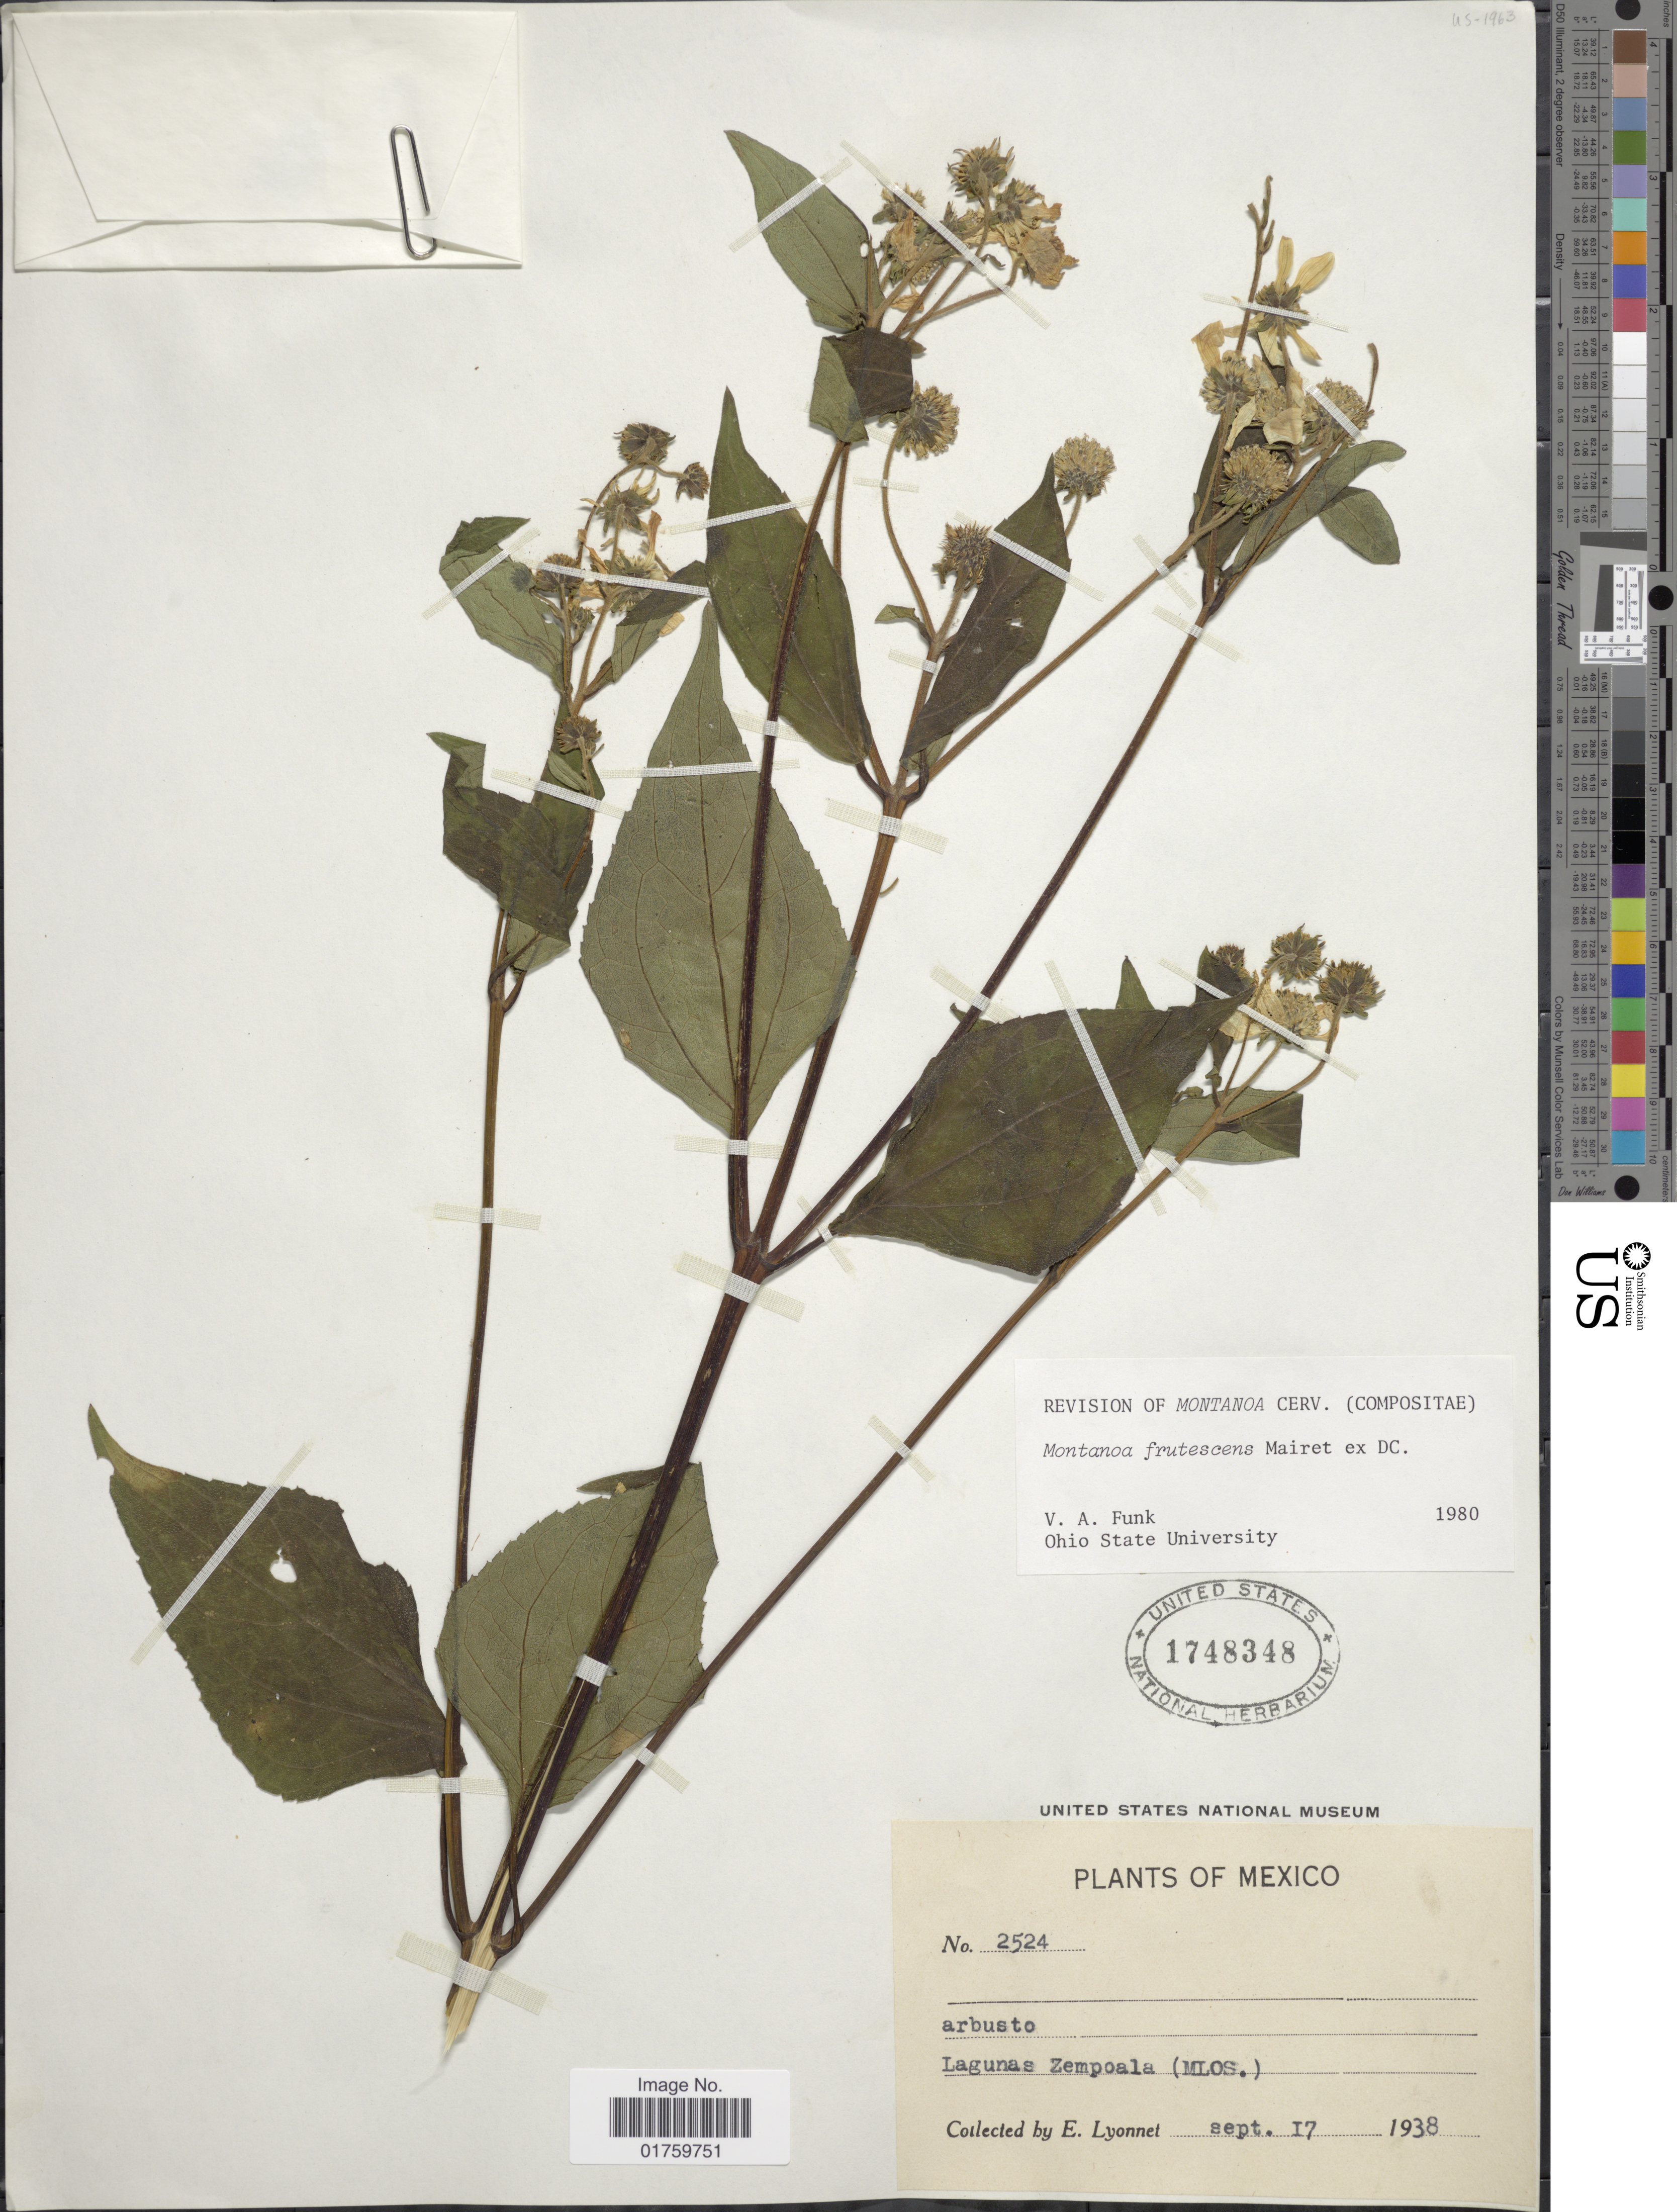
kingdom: Plantae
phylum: Tracheophyta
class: Magnoliopsida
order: Asterales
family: Asteraceae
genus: Montanoa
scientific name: Montanoa frutescens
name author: Mairet ex DC.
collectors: E. Lyonnet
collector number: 2524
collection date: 1938-09-17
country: Mexico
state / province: Morelos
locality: Lagunas Zempoala (MLOS.).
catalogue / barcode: US 1748348